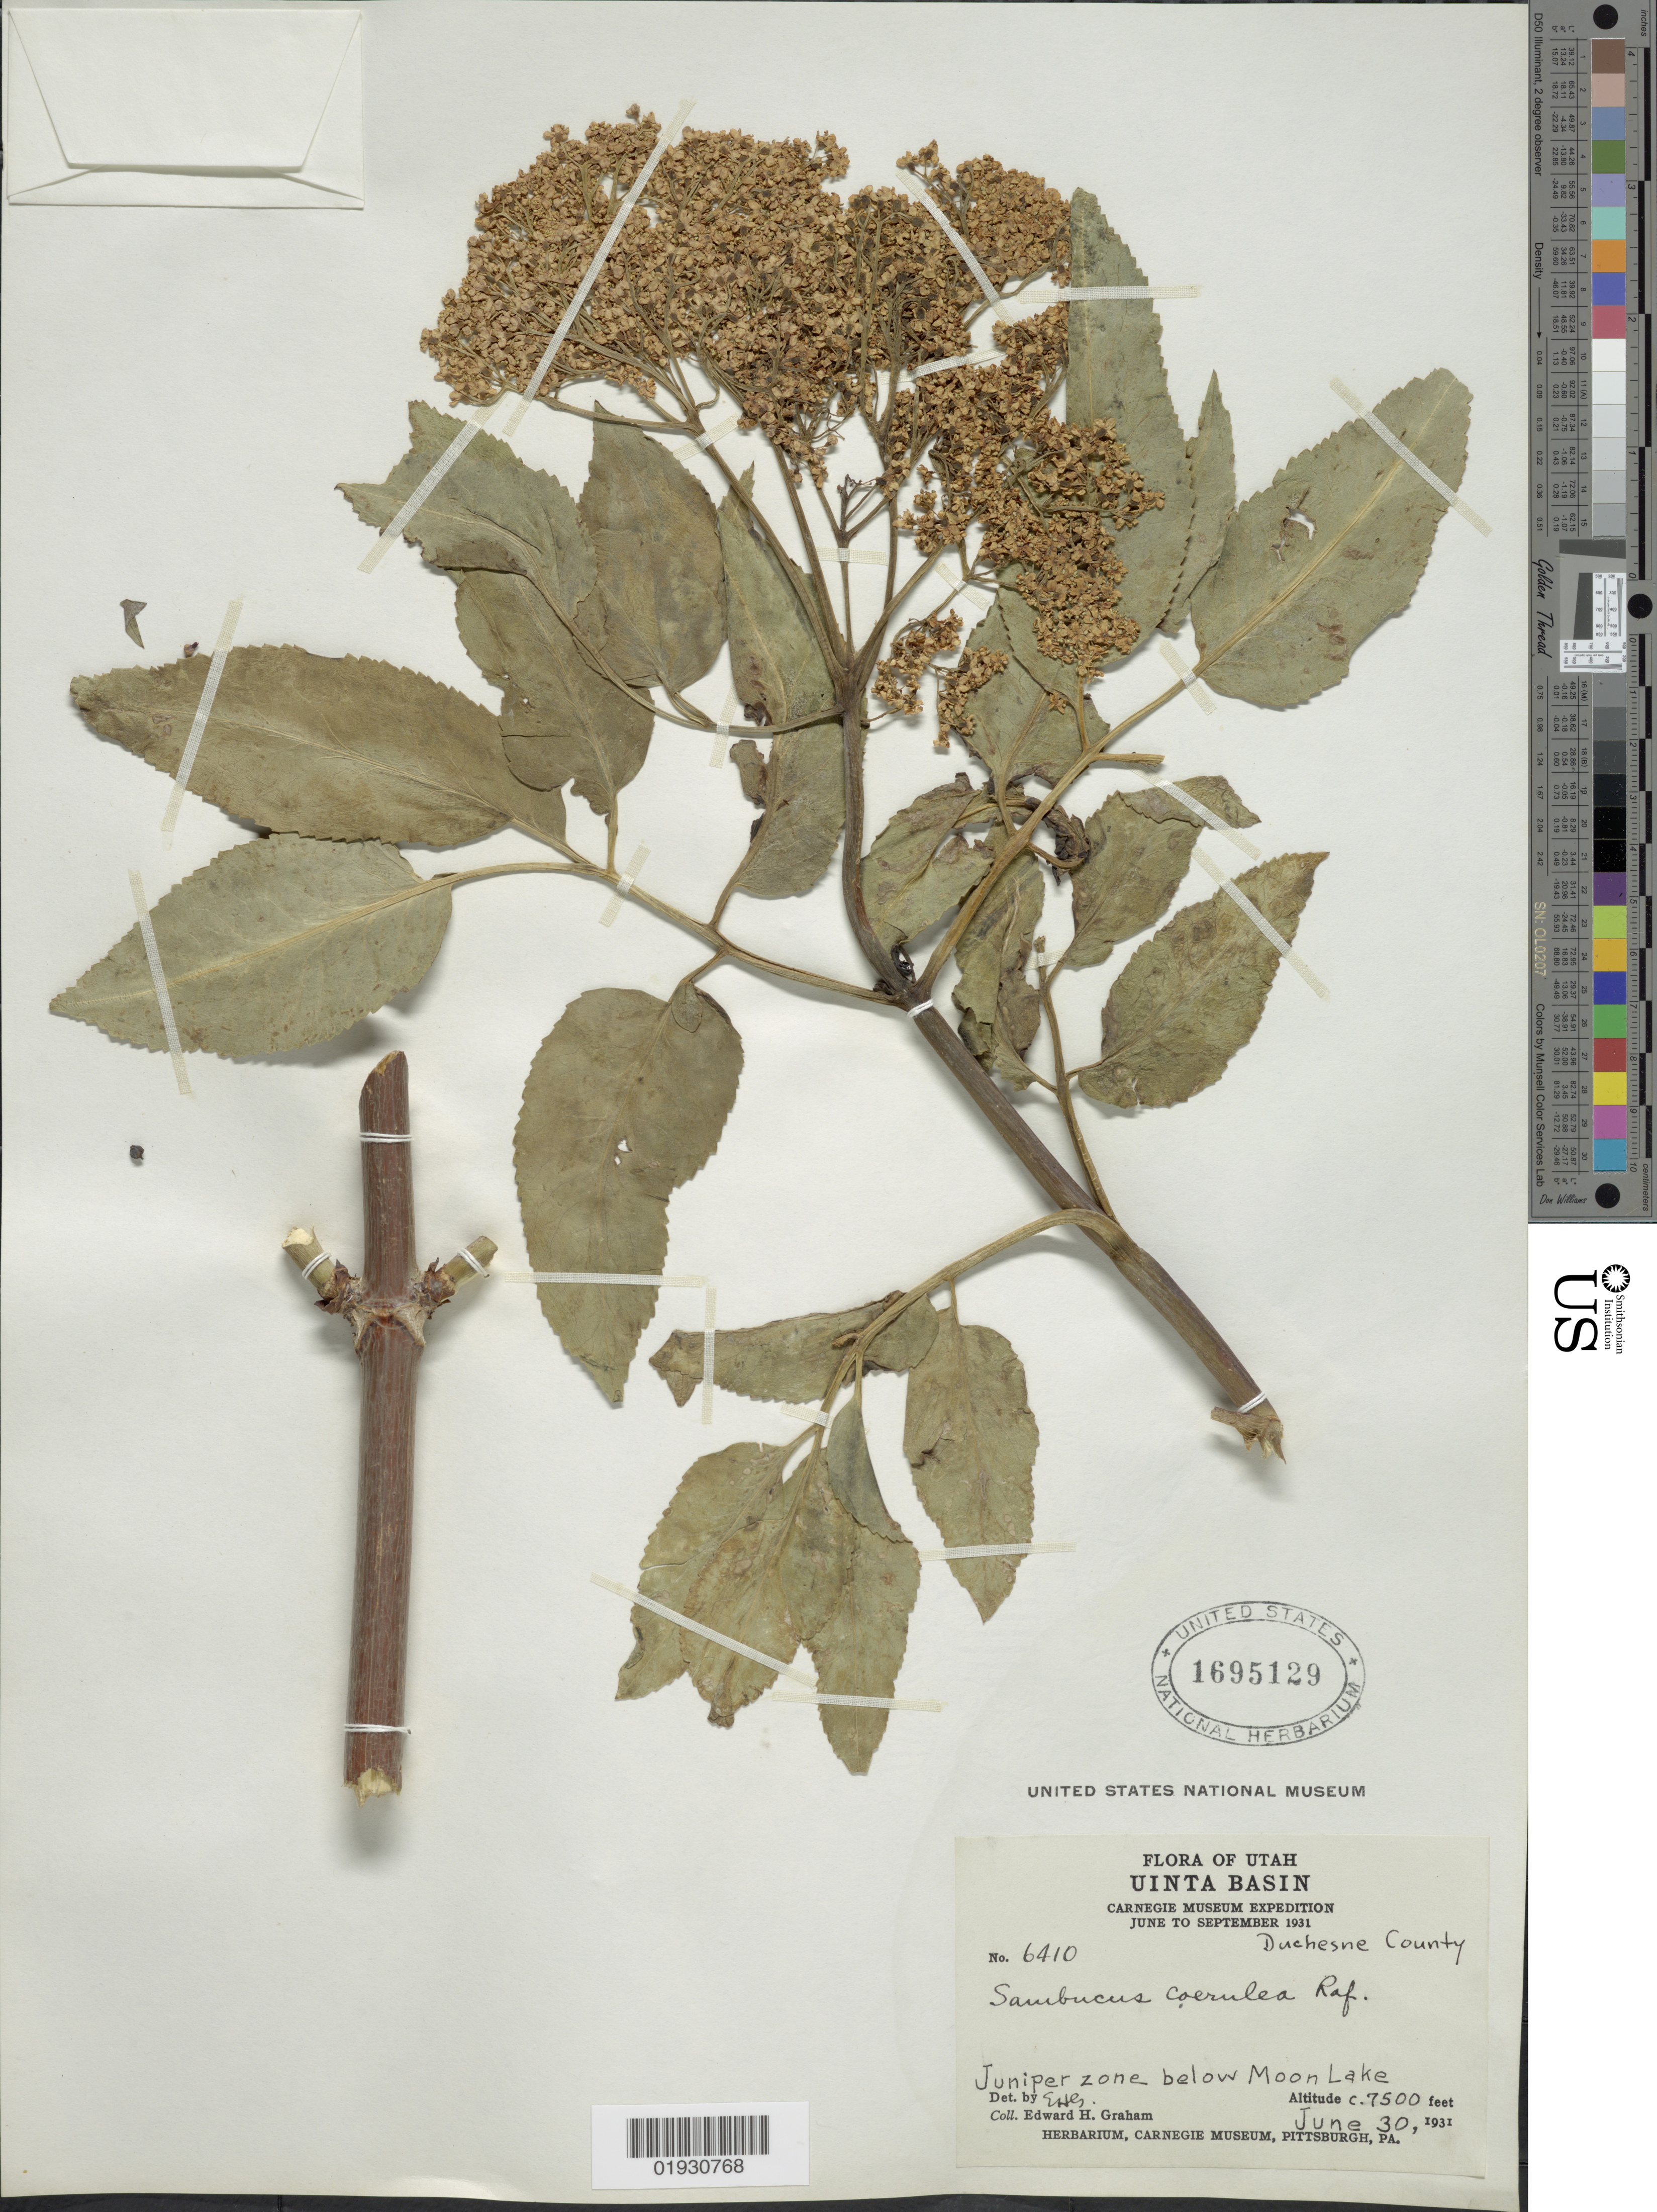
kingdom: Plantae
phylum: Tracheophyta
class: Magnoliopsida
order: Dipsacales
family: Viburnaceae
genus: Sambucus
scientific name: Sambucus cerulea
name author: Raf.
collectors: E. H. Graham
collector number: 6410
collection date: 1931-06-30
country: United States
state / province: Utah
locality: Uinta Basin, Duchesne County, Juniper zone below Moon Lake.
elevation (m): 2286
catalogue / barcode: US 1695129